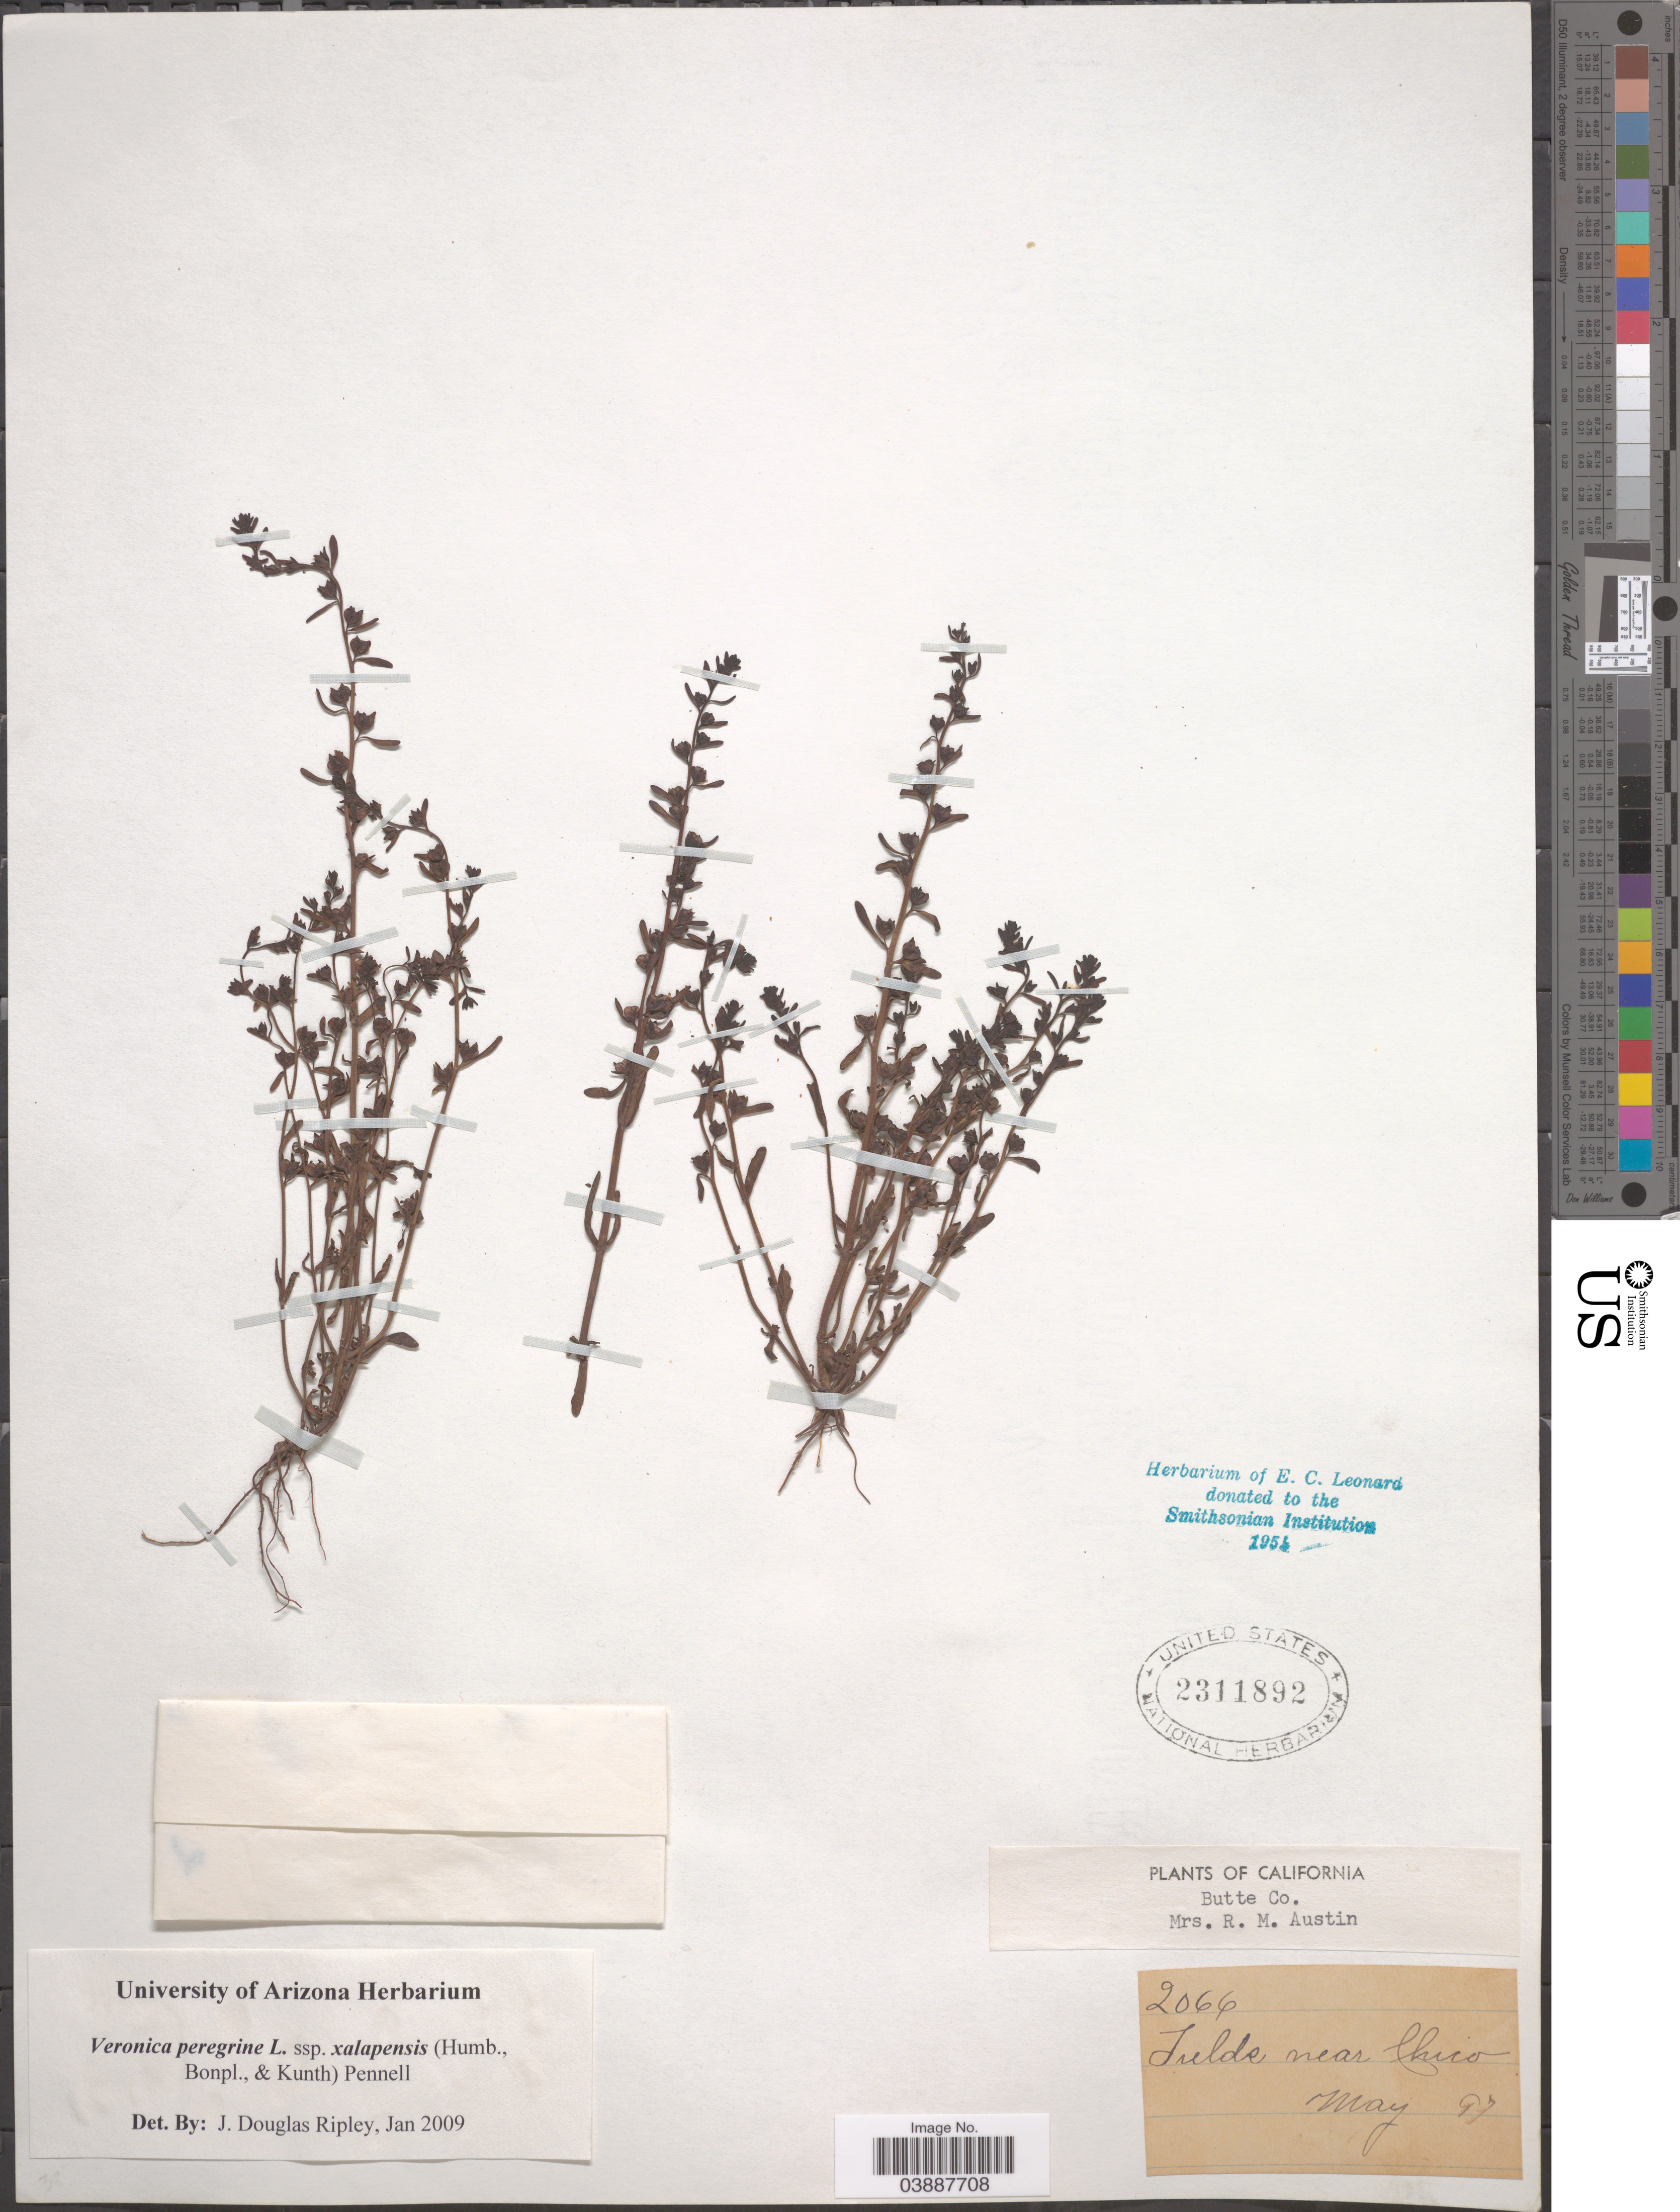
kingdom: Plantae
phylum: Tracheophyta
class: Magnoliopsida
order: Lamiales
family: Plantaginaceae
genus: Veronica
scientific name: Veronica peregrina var. xalapensis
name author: Kunth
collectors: R. Austin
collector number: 2066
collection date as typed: Transcribed d/m/y: /5/97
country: United States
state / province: California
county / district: Butte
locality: Butte Co. Fields near Chico.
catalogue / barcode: US 2311892